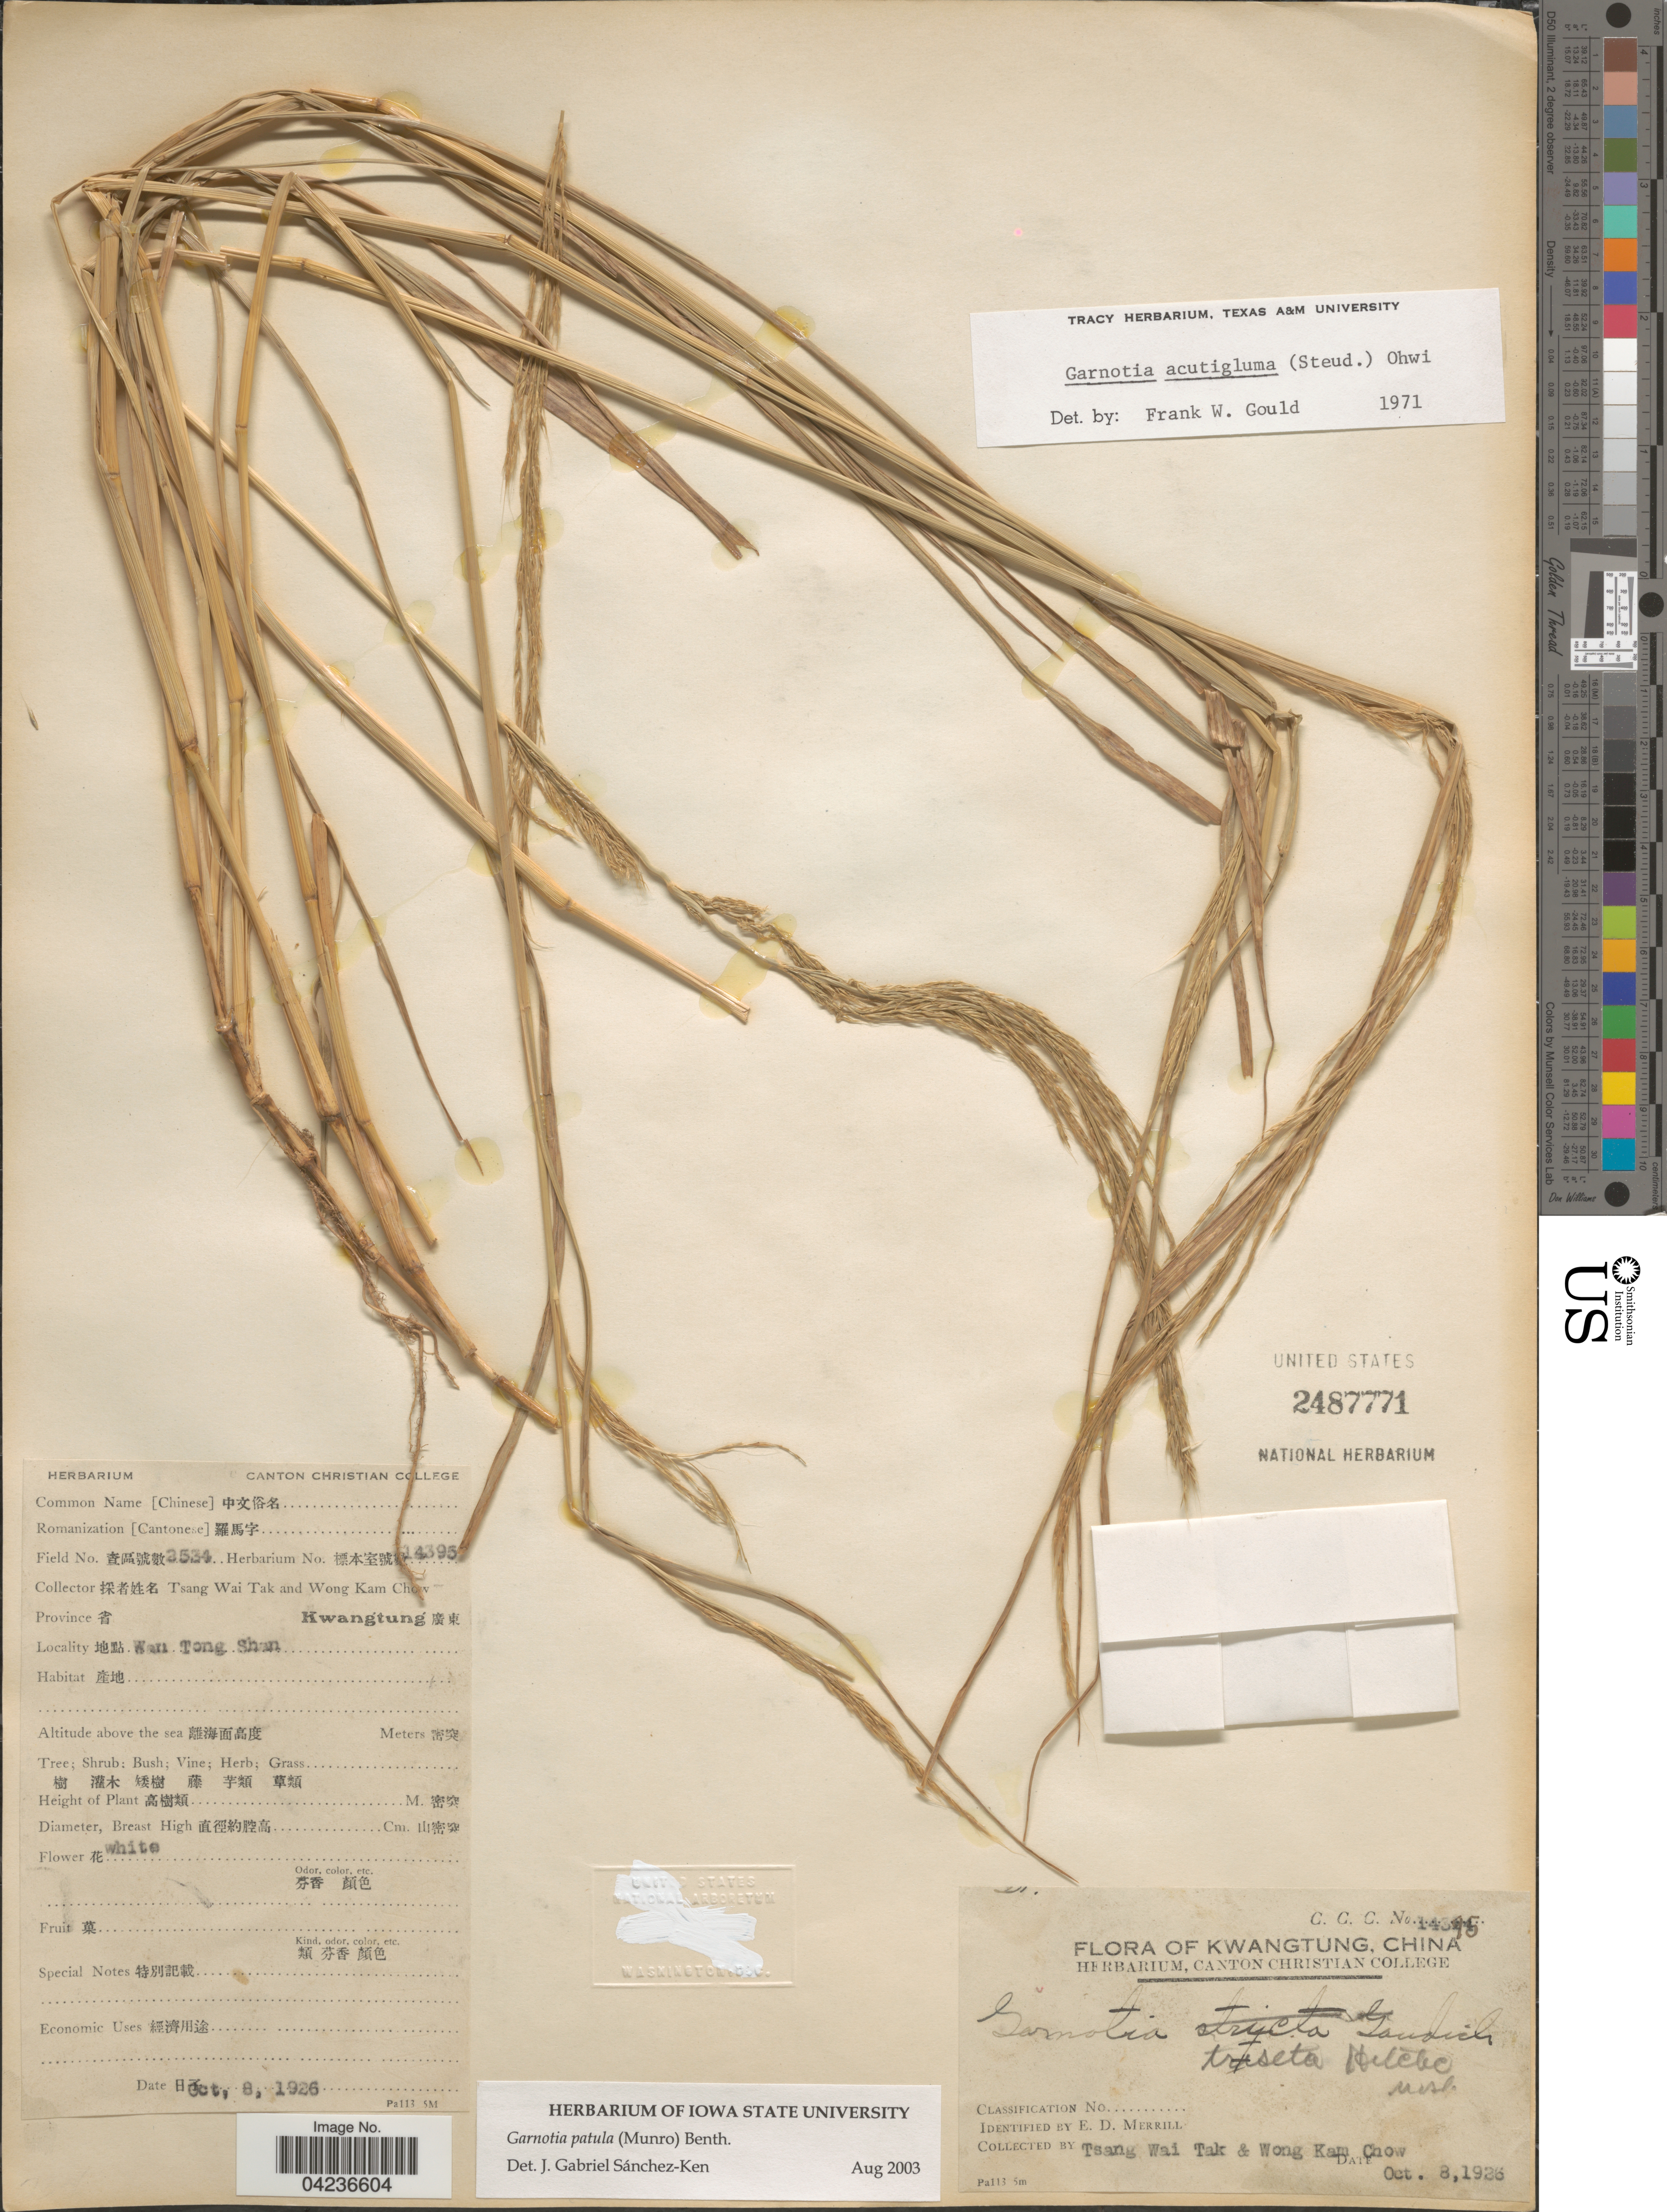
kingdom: Plantae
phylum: Tracheophyta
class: Liliopsida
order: Poales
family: Poaceae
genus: Garnotia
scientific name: Garnotia patula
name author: (Munro) Benth.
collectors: W. T. Tsang & W. Chow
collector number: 3534/14935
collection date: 1926-10-08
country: China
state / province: Guangdong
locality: Kwangtung. Wan Tong Shan.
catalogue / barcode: US 2487771